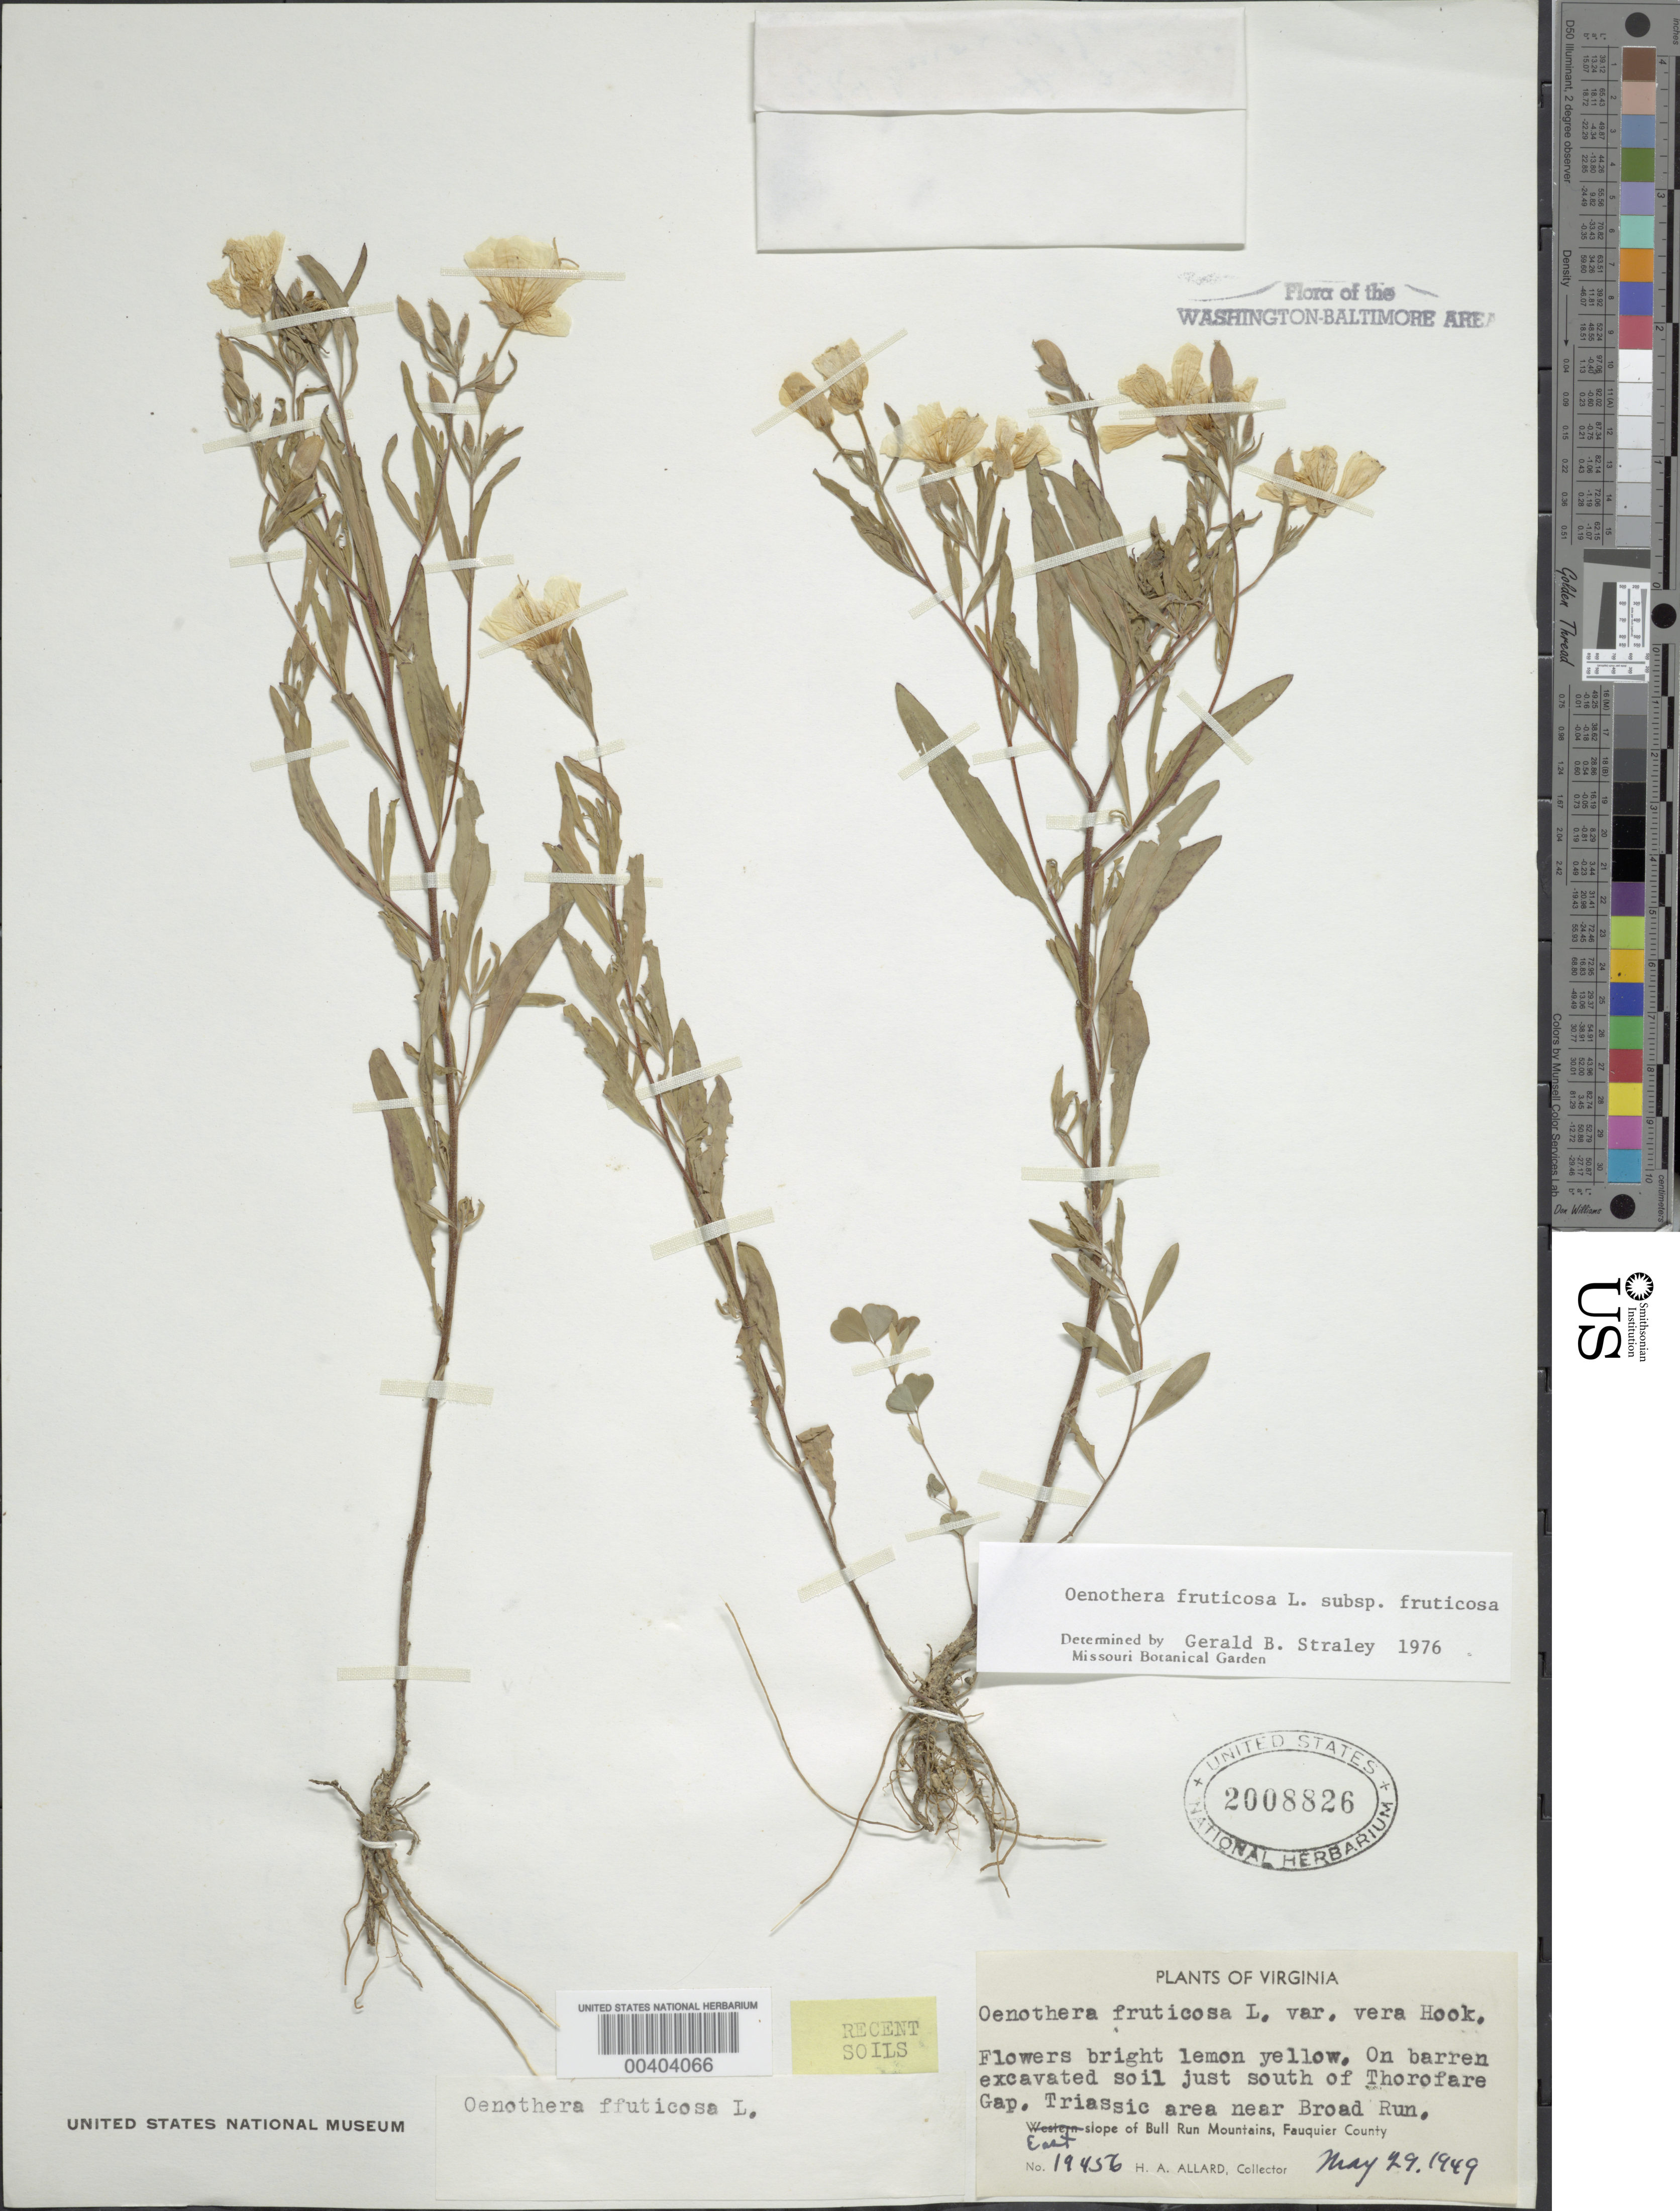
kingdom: Plantae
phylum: Tracheophyta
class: Magnoliopsida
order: Myrtales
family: Onagraceae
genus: Oenothera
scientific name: Oenothera fruticosa subsp. fruticosa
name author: L.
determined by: Straley, G. B.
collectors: H. A. Allard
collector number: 19456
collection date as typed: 29 May 1949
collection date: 1949-05-29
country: United States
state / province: Virginia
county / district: Fauquier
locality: Of Bull Run Mountains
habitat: On barren excavated soil, recent soils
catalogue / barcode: US 2008826